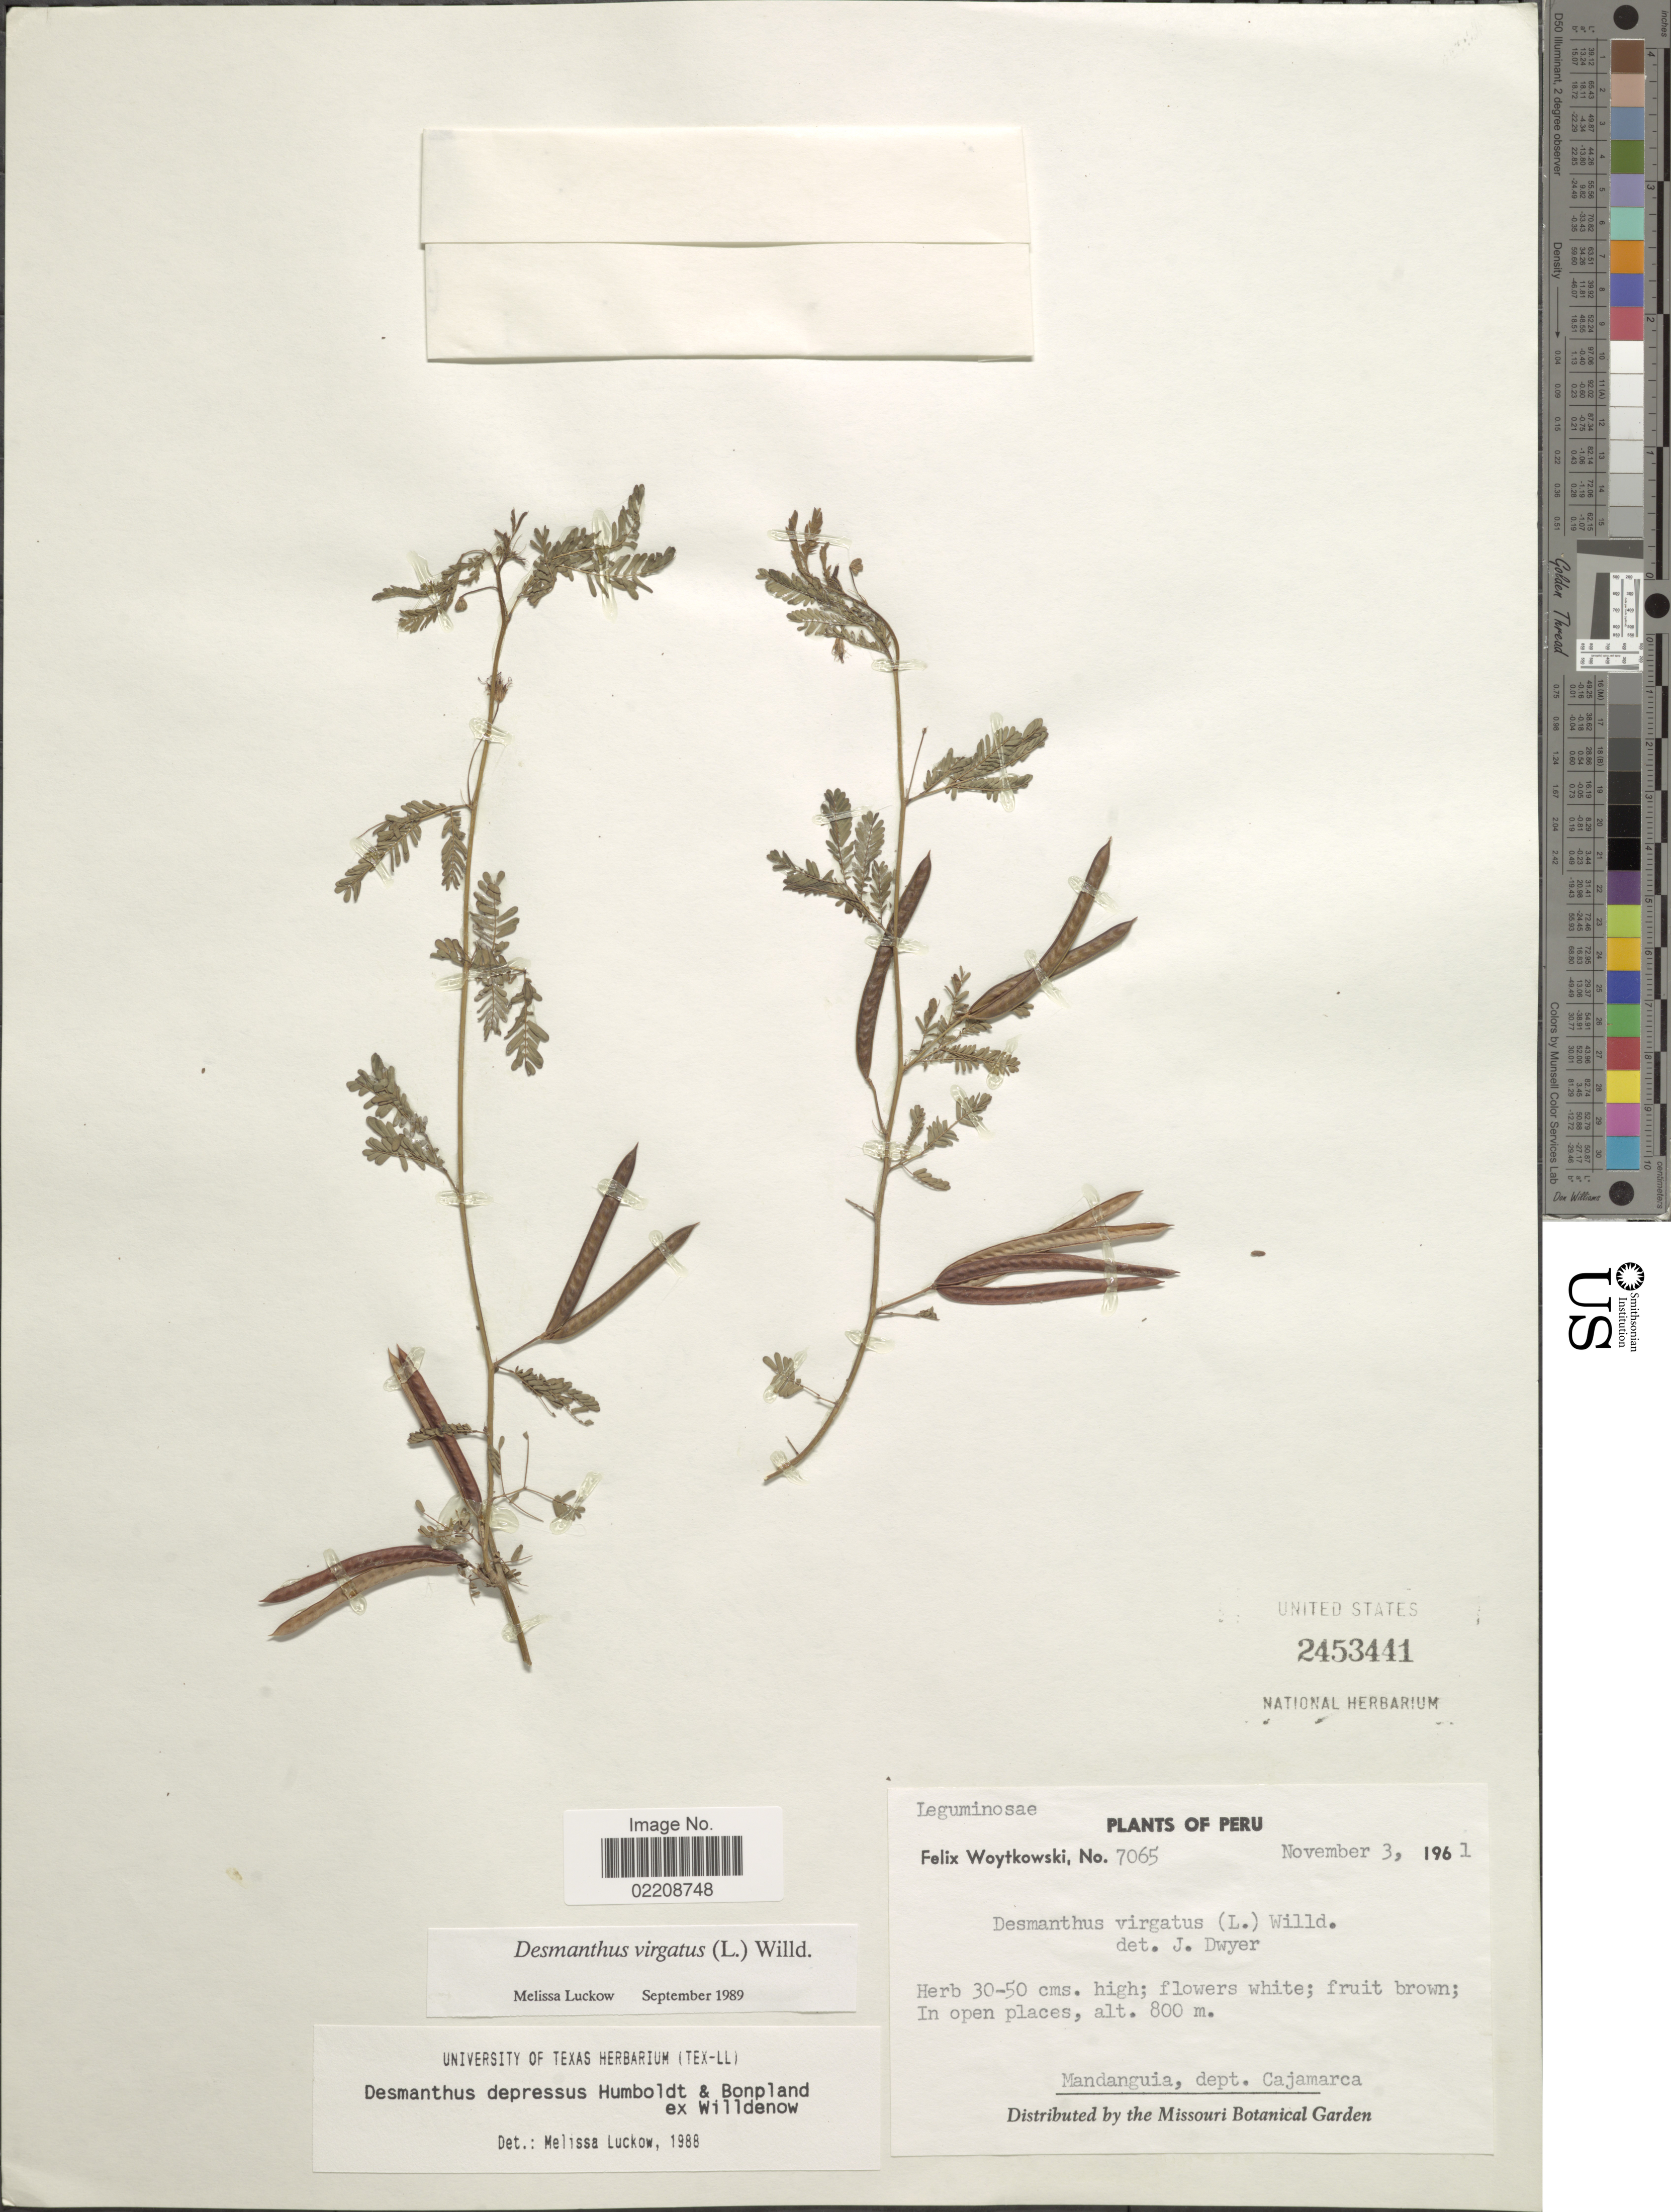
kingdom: Plantae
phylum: Tracheophyta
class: Magnoliopsida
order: Fabales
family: Fabaceae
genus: Desmanthus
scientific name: Desmanthus virgatus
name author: (L.) Willd.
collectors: F. Woytkowski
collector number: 7065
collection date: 1961-11-03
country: Peru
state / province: Cajamarca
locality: Mandanguia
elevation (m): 8000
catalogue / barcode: US 2453441